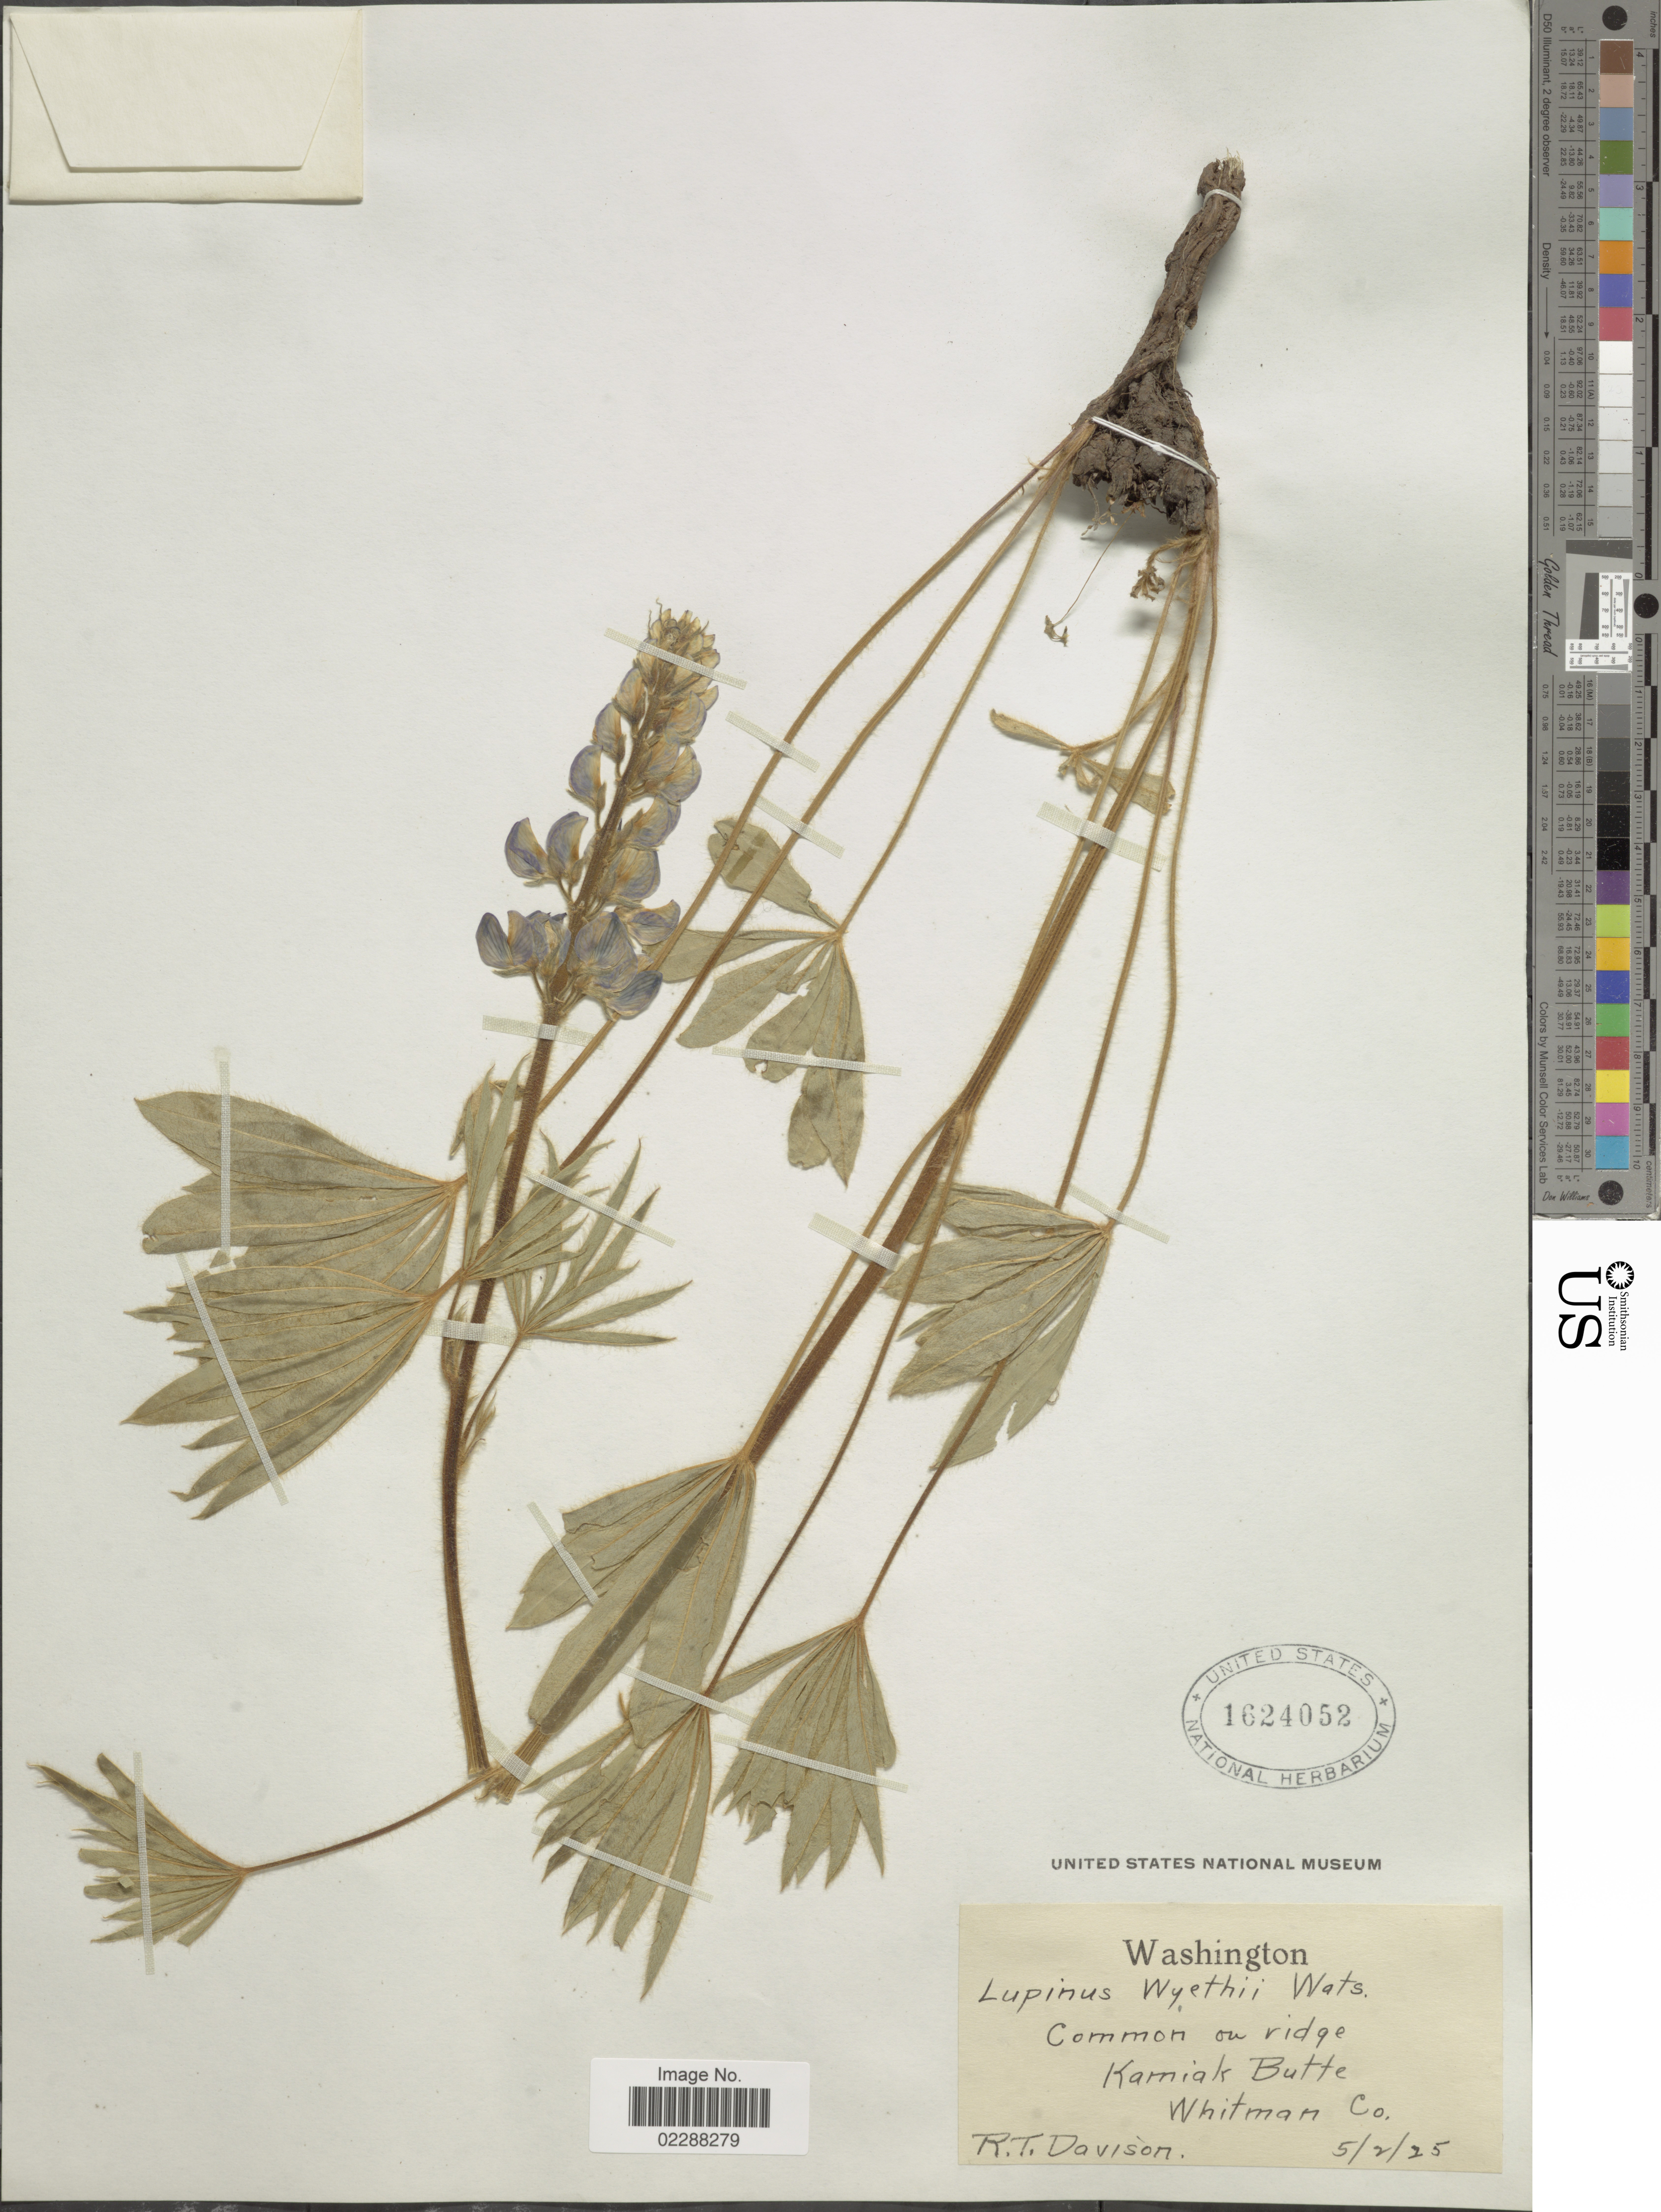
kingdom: Plantae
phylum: Tracheophyta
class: Magnoliopsida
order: Fabales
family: Fabaceae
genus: Lupinus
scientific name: Lupinus wyethii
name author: S. Watson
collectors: R. Davison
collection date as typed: Transcribed d/m/y: 2/5/25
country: United States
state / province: Washington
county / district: Whitman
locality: Kamiak Butte, Whitman Co.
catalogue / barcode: US 1624052